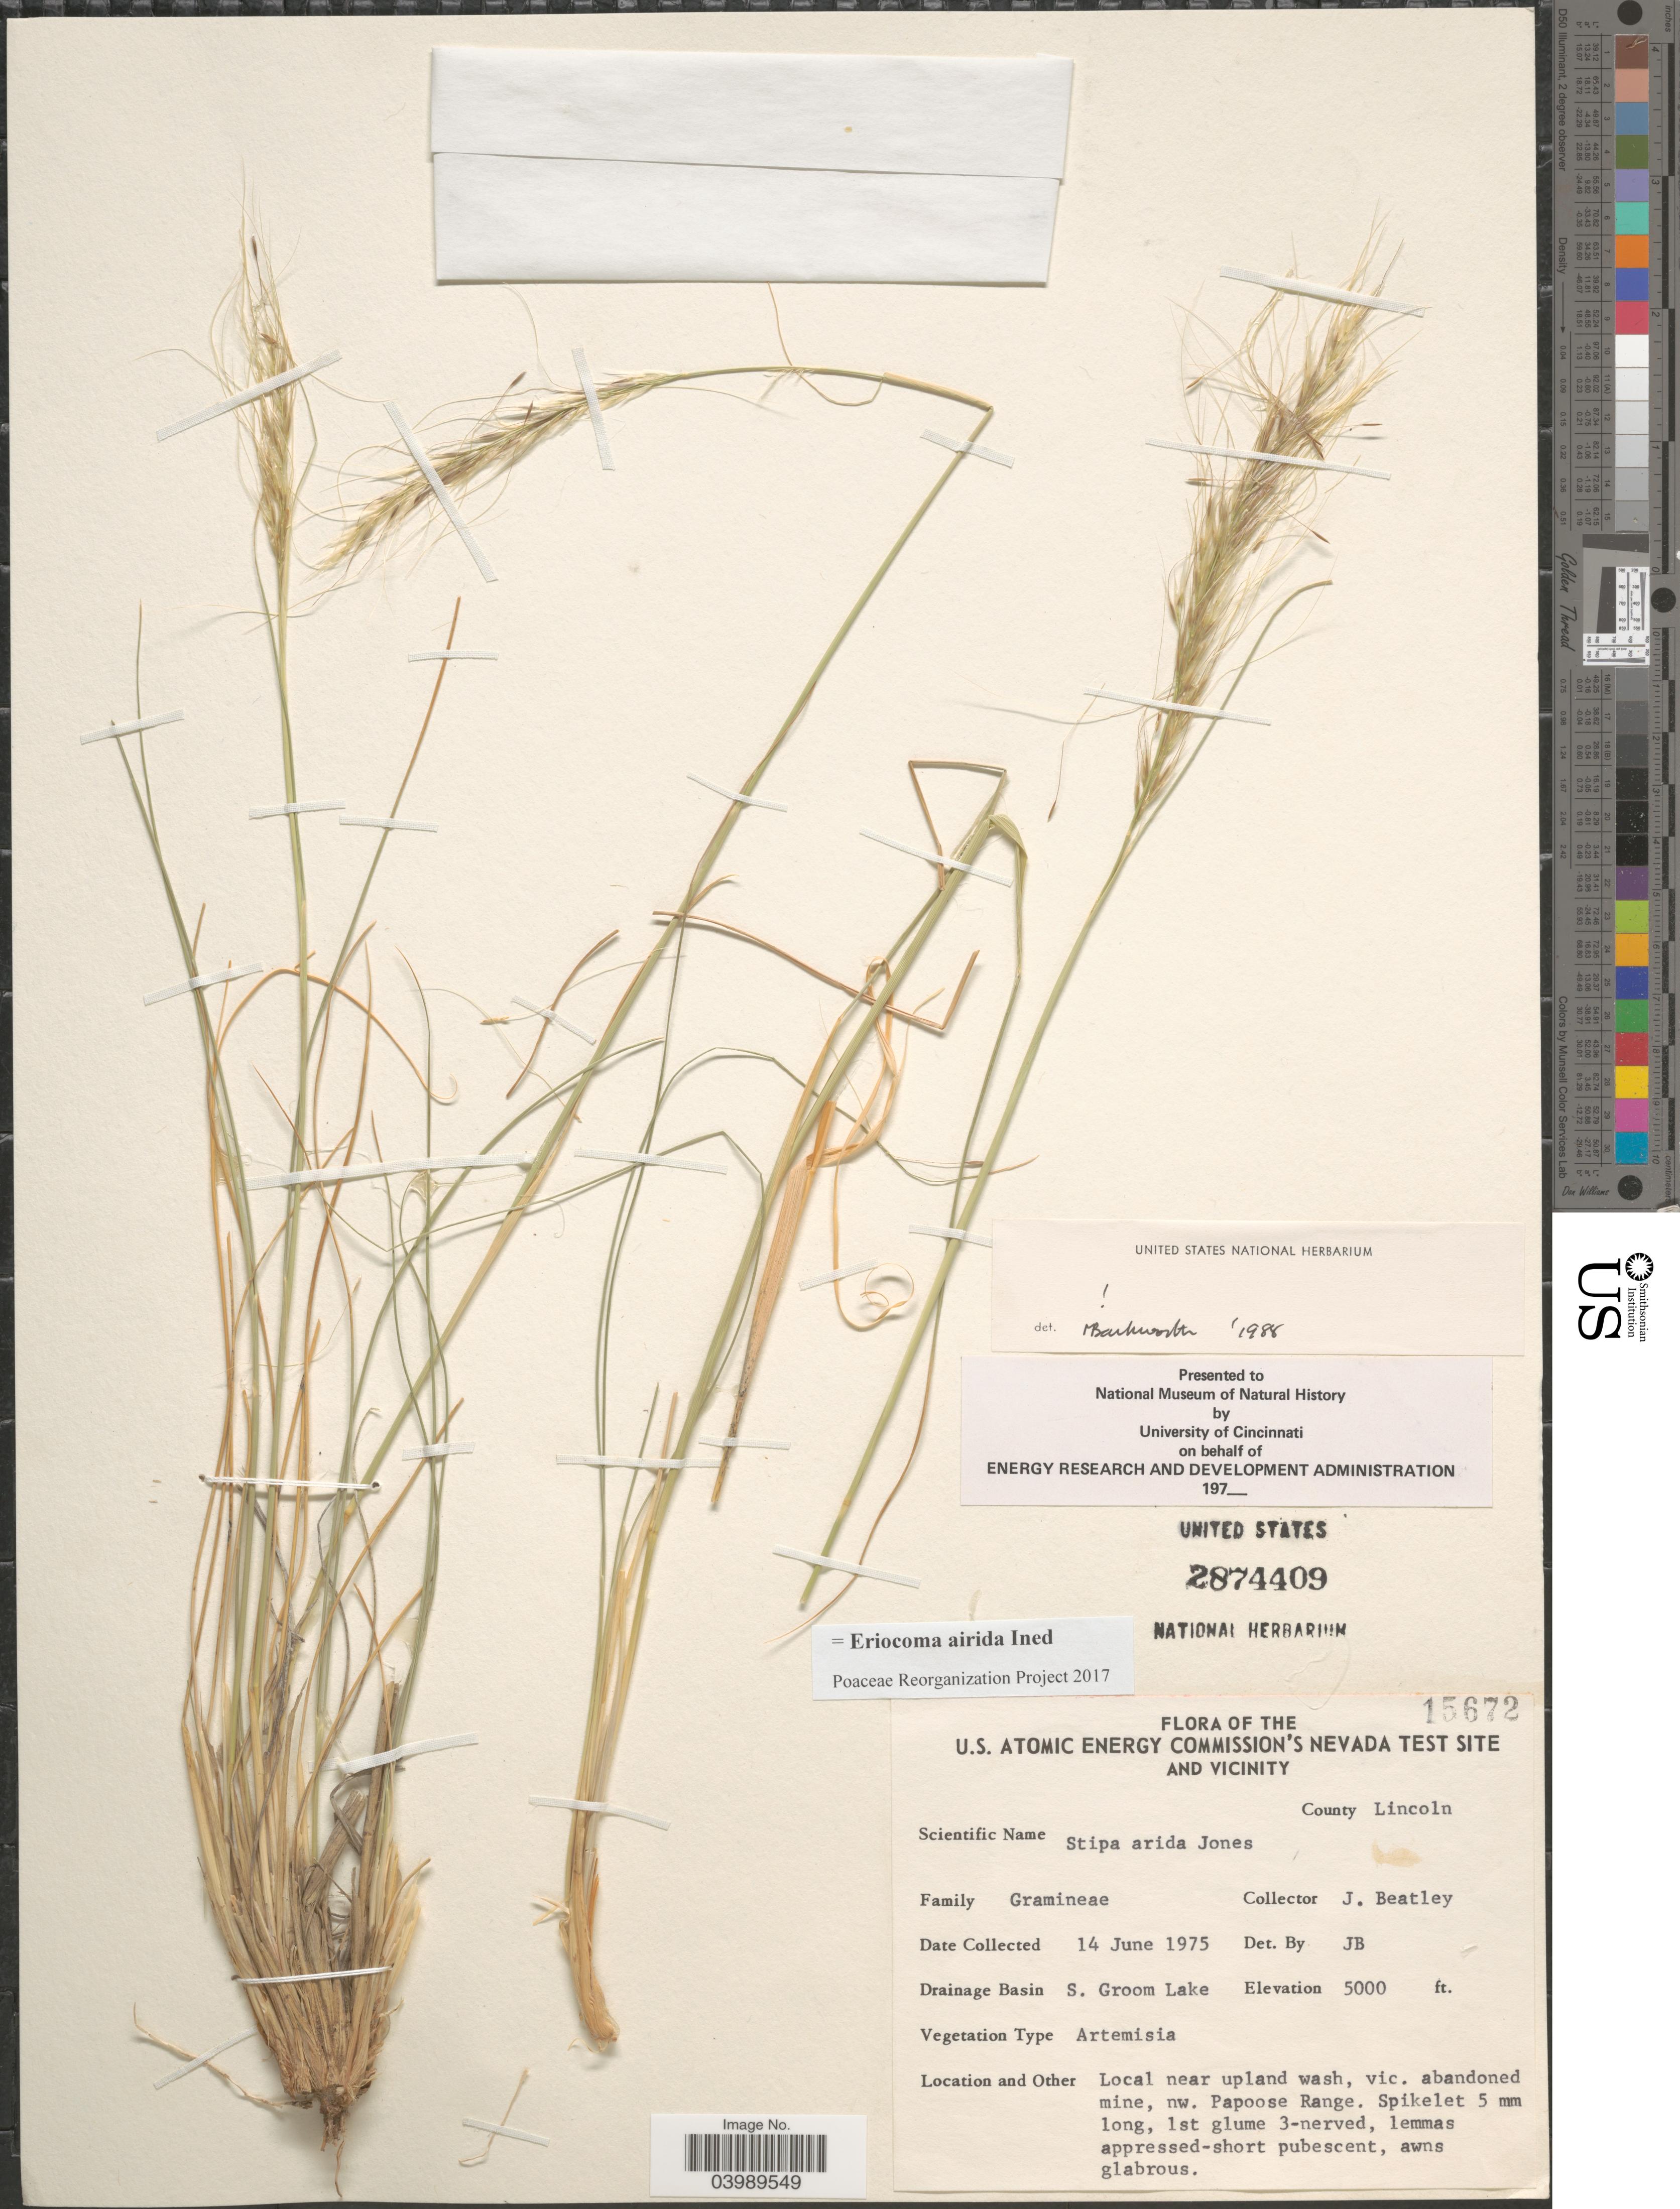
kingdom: Plantae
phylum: Tracheophyta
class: Liliopsida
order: Poales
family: Poaceae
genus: Eriocoma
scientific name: Eriocoma arida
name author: (M.E. Jones) Romasch.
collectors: J. C. Beatley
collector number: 15672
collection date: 1975-06-14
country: United States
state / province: Nevada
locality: U.S. Atomic Energy Commission's Nevada Test Site and vicinity. County Lincoln. Drainage Basin S. Groom Lake. Local near upland wash, vic. abandoned mine, nw. Papoose Range.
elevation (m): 1524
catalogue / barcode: US 2874409